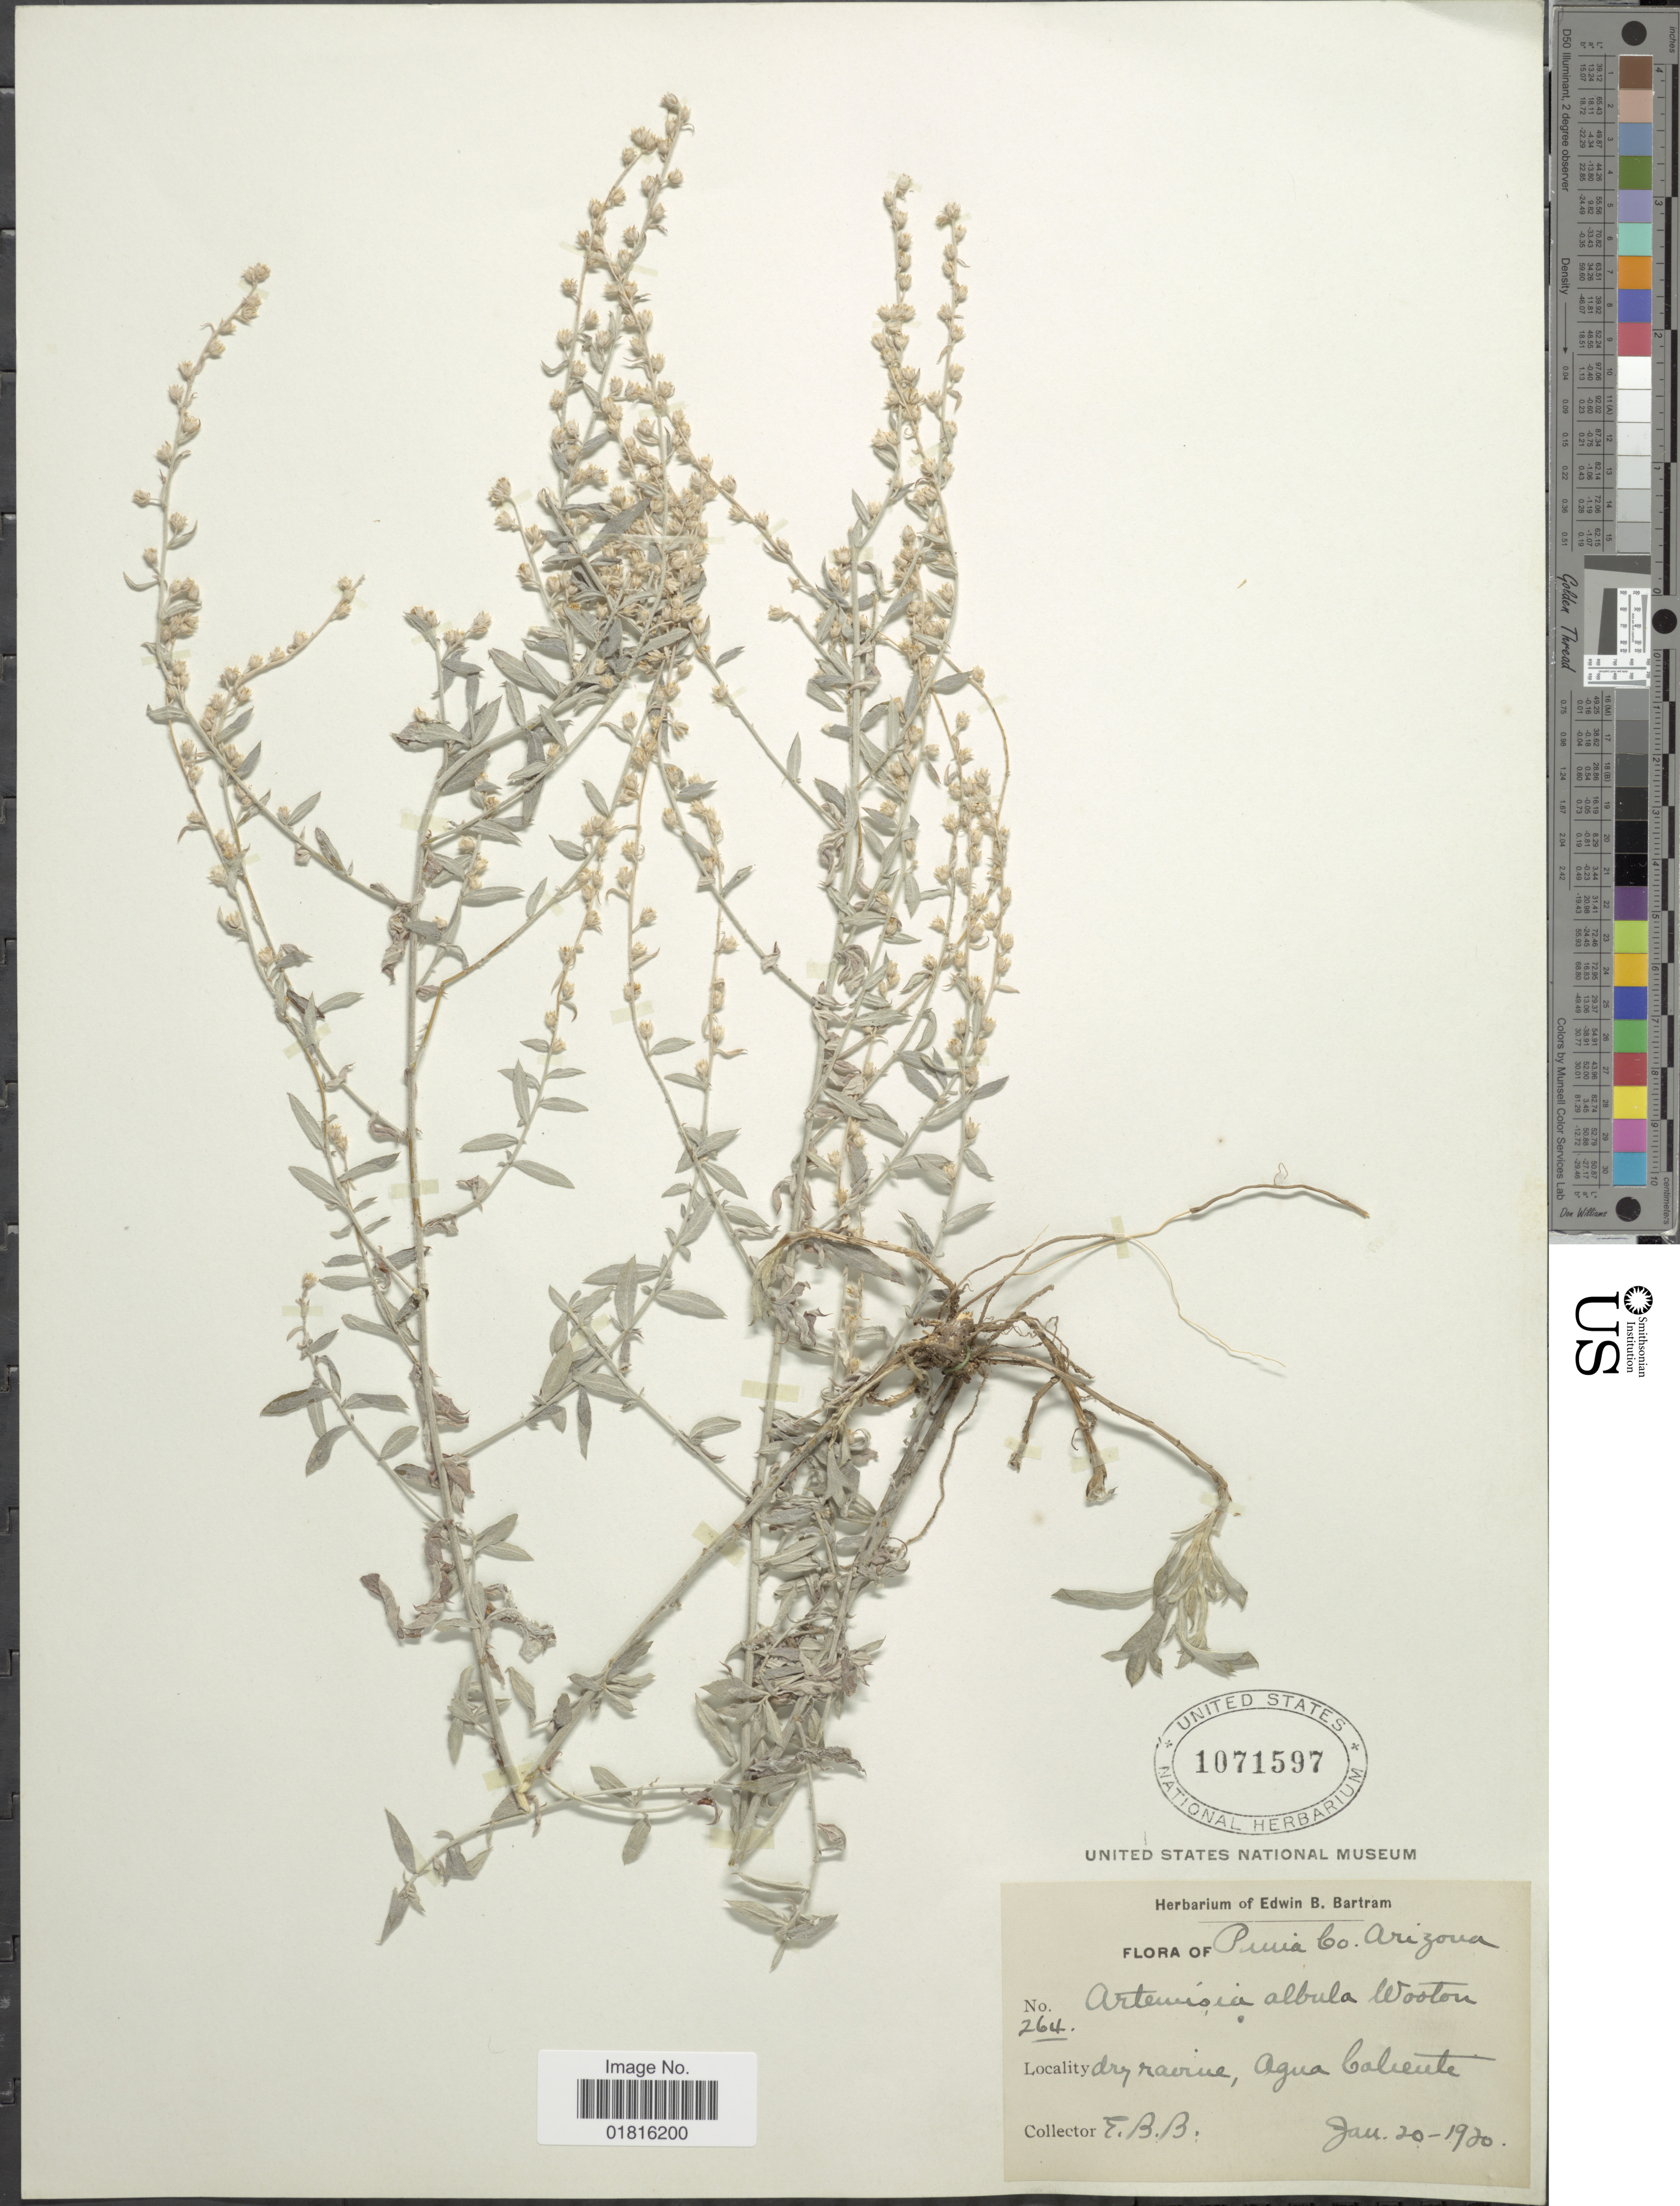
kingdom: Plantae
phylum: Tracheophyta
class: Magnoliopsida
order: Asterales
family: Asteraceae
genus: Artemisia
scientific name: Artemisia ludoviciana subsp. albula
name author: (Wooton) D.D. Keck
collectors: E. B. Bartram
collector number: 264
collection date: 1970-01-20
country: United States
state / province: Arizona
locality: Puma Co. dry ravine, Agua Caliente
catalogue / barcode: US 1071597